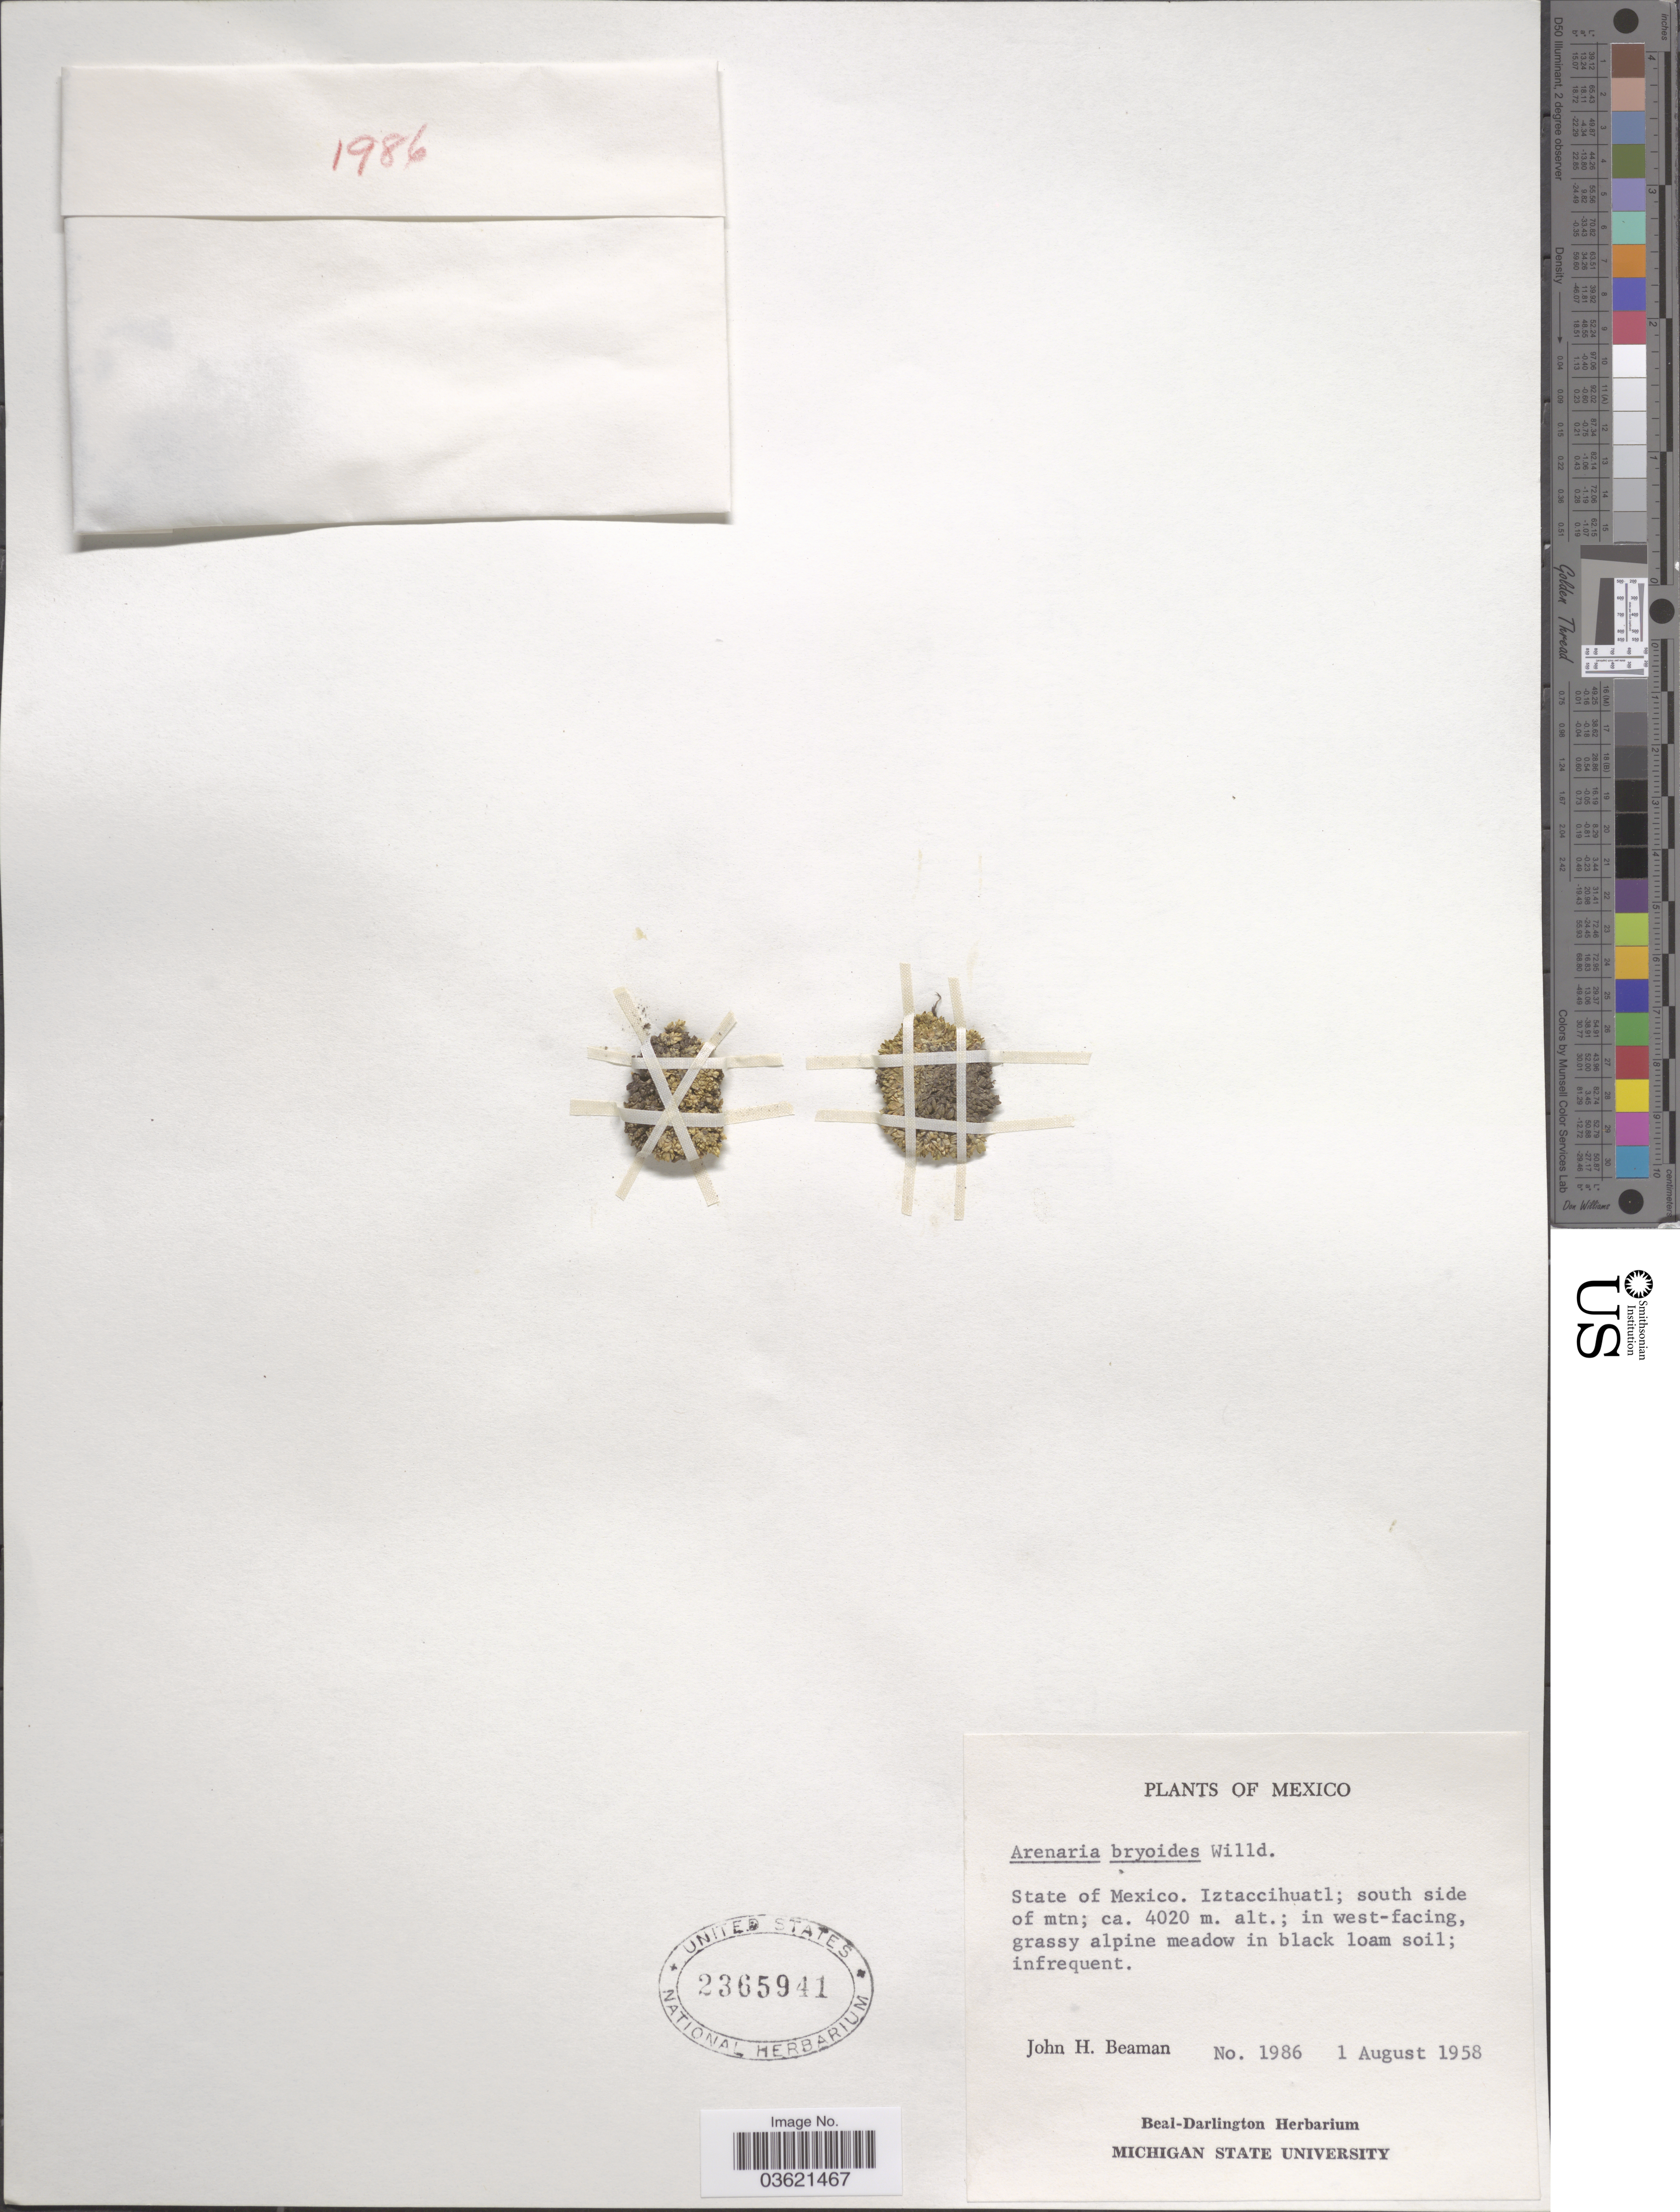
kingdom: Plantae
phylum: Tracheophyta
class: Magnoliopsida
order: Caryophyllales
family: Caryophyllaceae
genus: Arenaria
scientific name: Arenaria bryoides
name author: Willd. ex D.F.K. Schltdl.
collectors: J. H. Beaman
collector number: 1986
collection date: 1958-08-01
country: Mexico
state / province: México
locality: Iztaccihuatl; south side of mtn.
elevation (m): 4020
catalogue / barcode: US 2365941